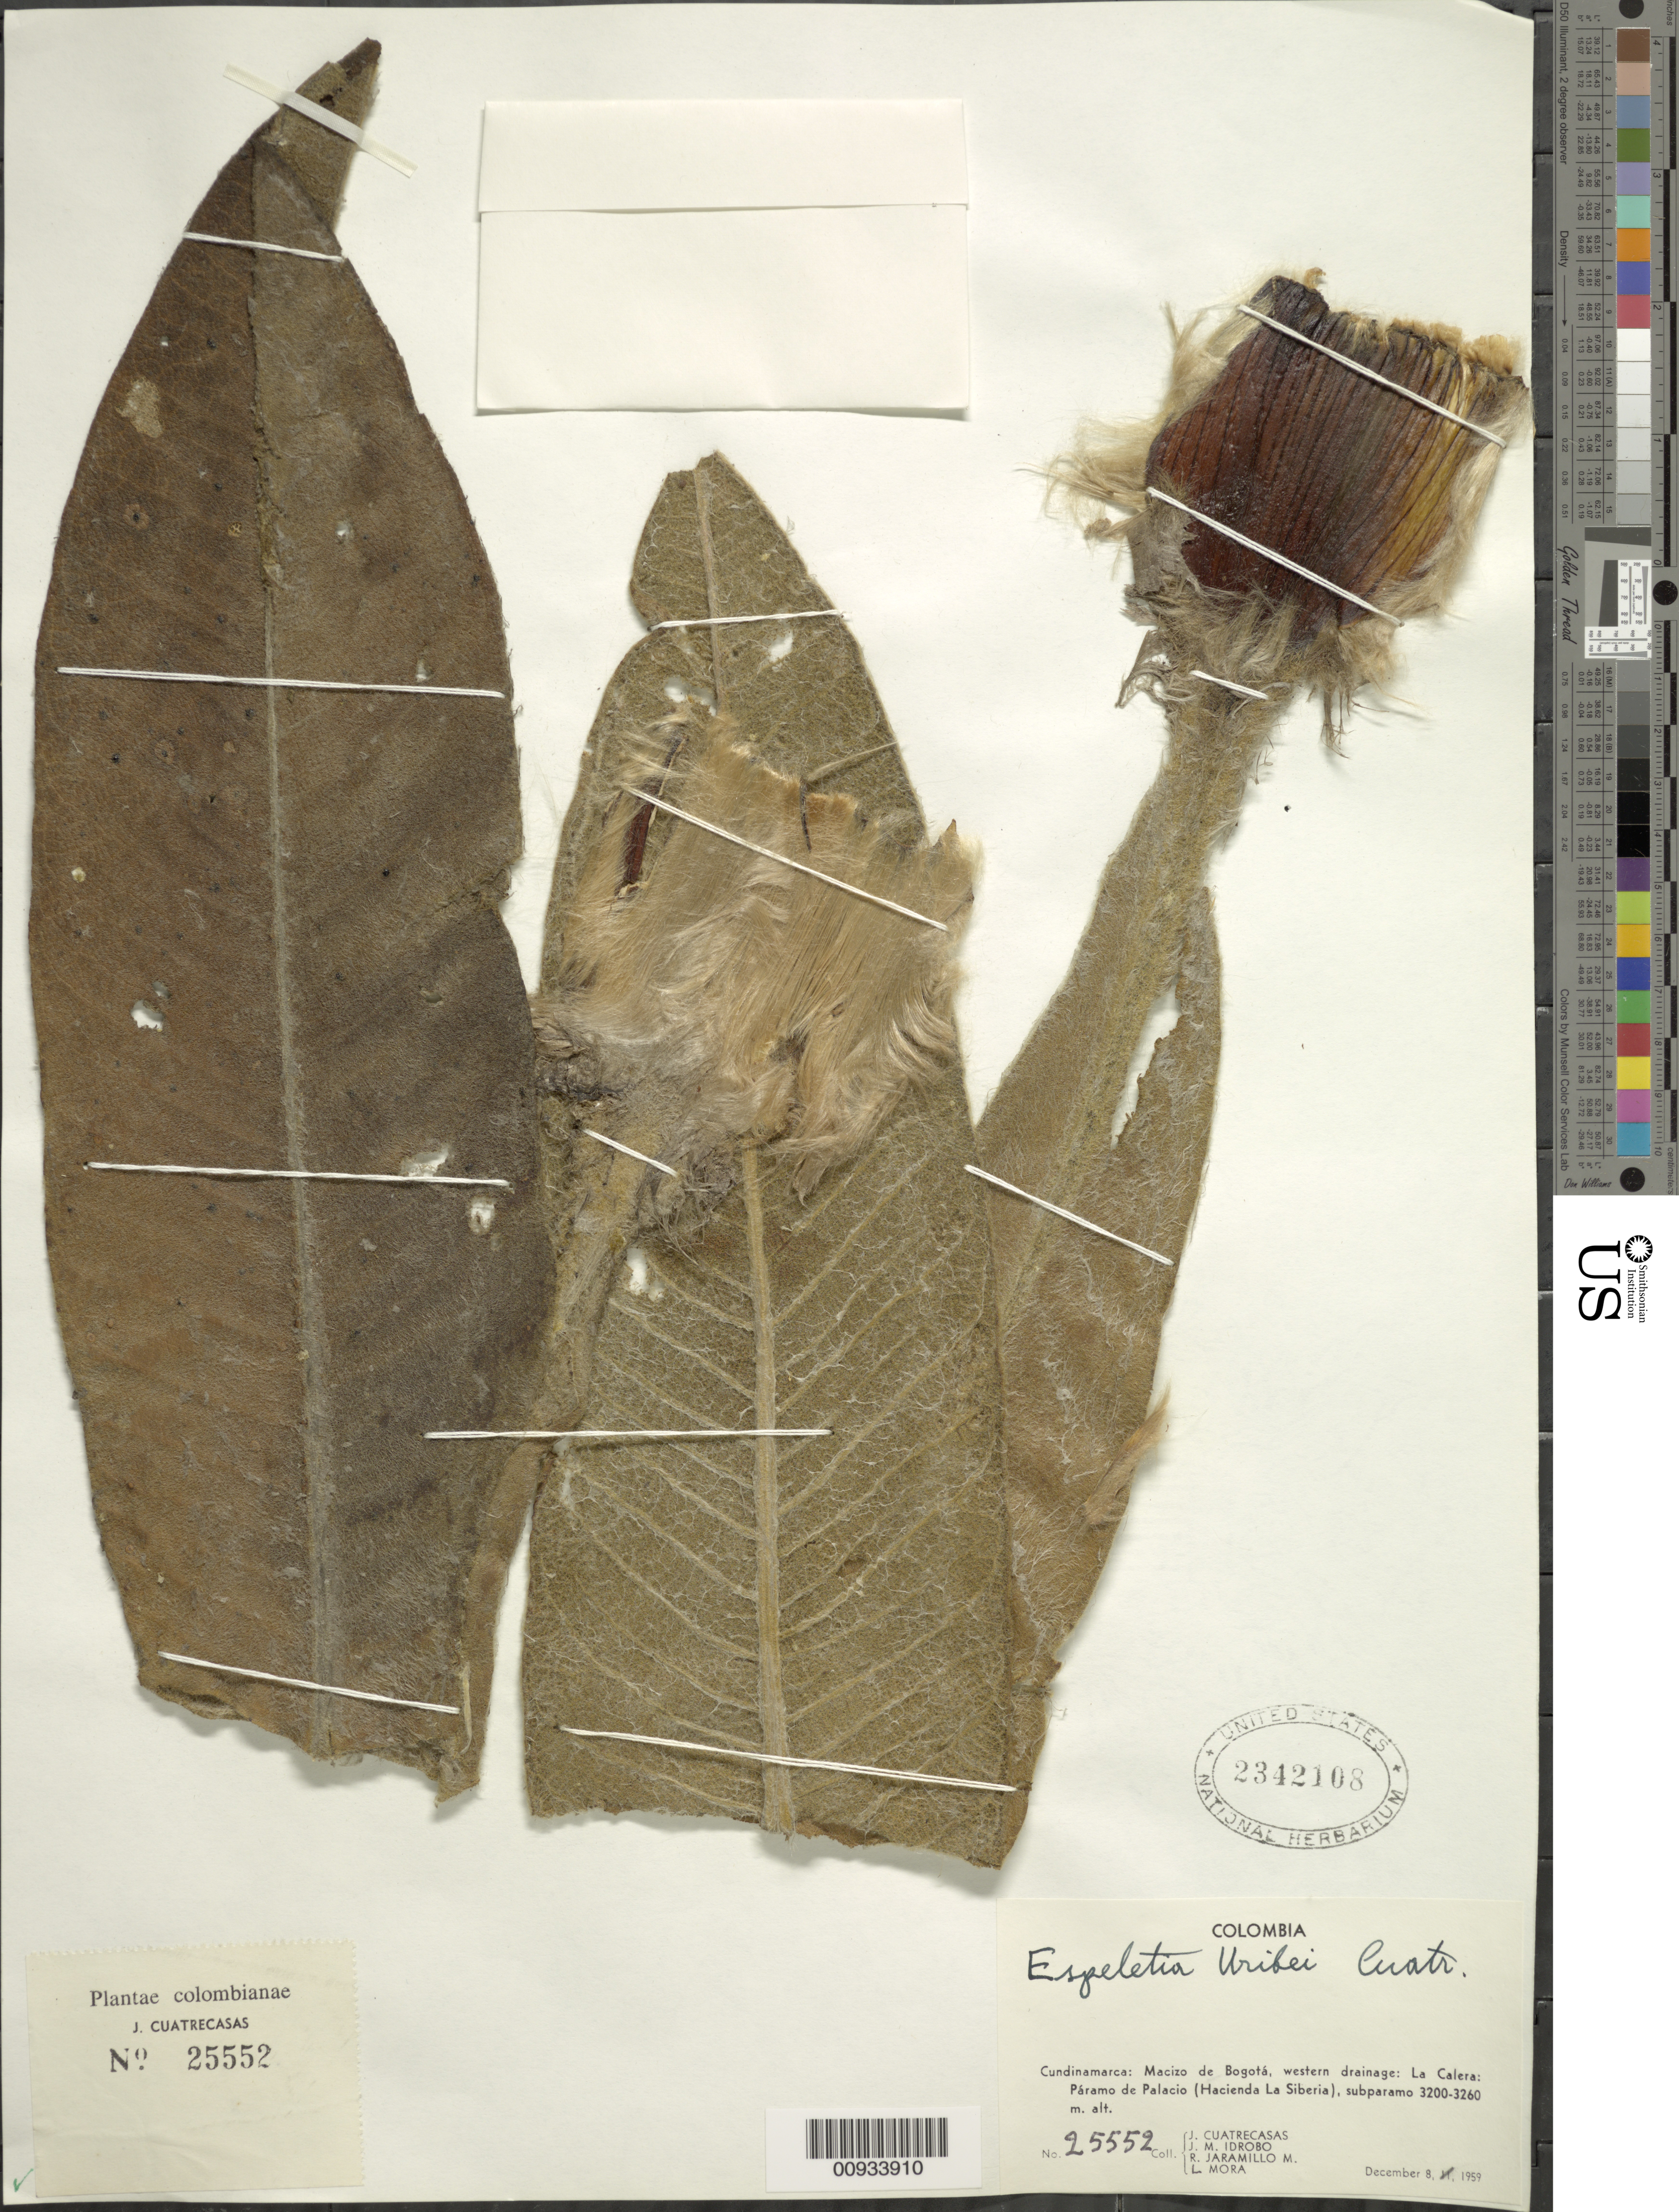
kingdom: Plantae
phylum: Tracheophyta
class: Magnoliopsida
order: Asterales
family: Asteraceae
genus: Espeletia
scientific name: Espeletia uribei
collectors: J. Cuatrecasas, J. M. Idrobo, R. Jaramillo M. & L. Mora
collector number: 25552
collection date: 1959-12-08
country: Colombia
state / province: Cundinamarca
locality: Macizo de Bogota, western drainage: La Calera: Paramo de Palacio (Hacienda La Siberia), subparamo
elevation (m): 3200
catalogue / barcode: US 2342108